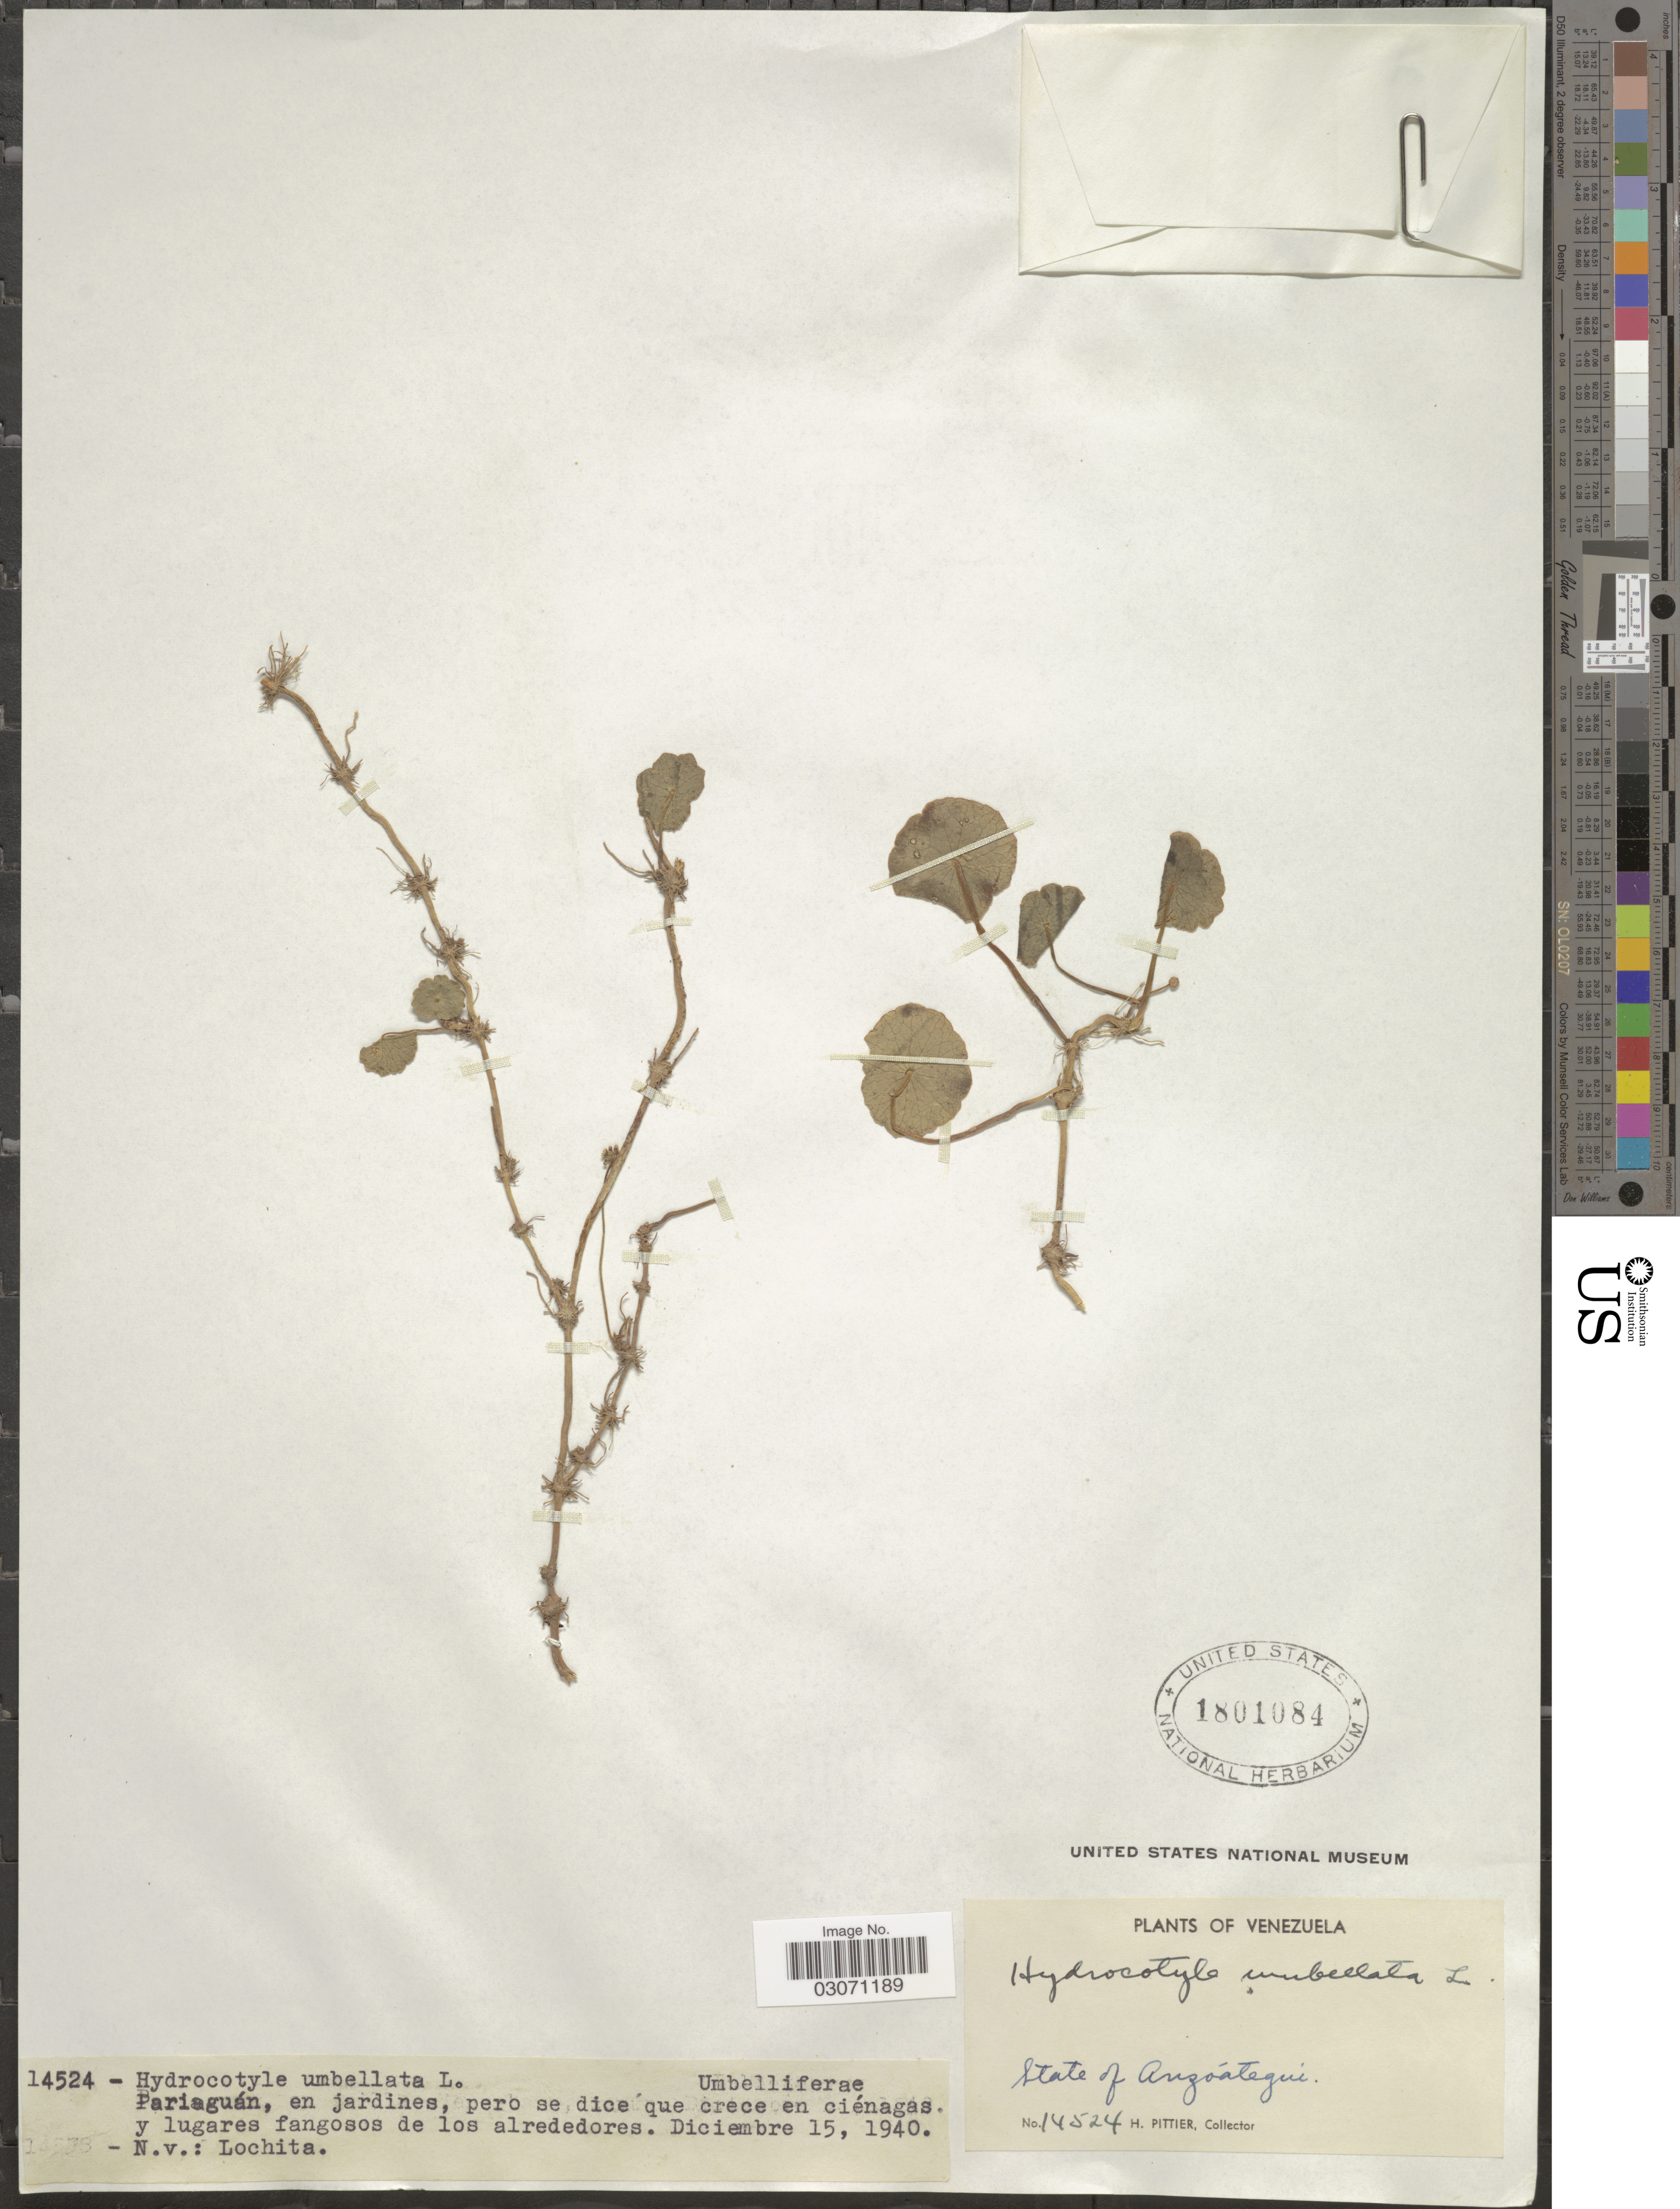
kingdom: Plantae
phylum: Tracheophyta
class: Magnoliopsida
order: Apiales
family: Araliaceae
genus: Hydrocotyle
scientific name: Hydrocotyle umbellata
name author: L.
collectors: H. F. Pittier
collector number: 14524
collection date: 1940-12-15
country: Venezuela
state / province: Anzoategui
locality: Paraiguán, en jardines, pero se dice que crece en ciénagas.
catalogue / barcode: US 1801084